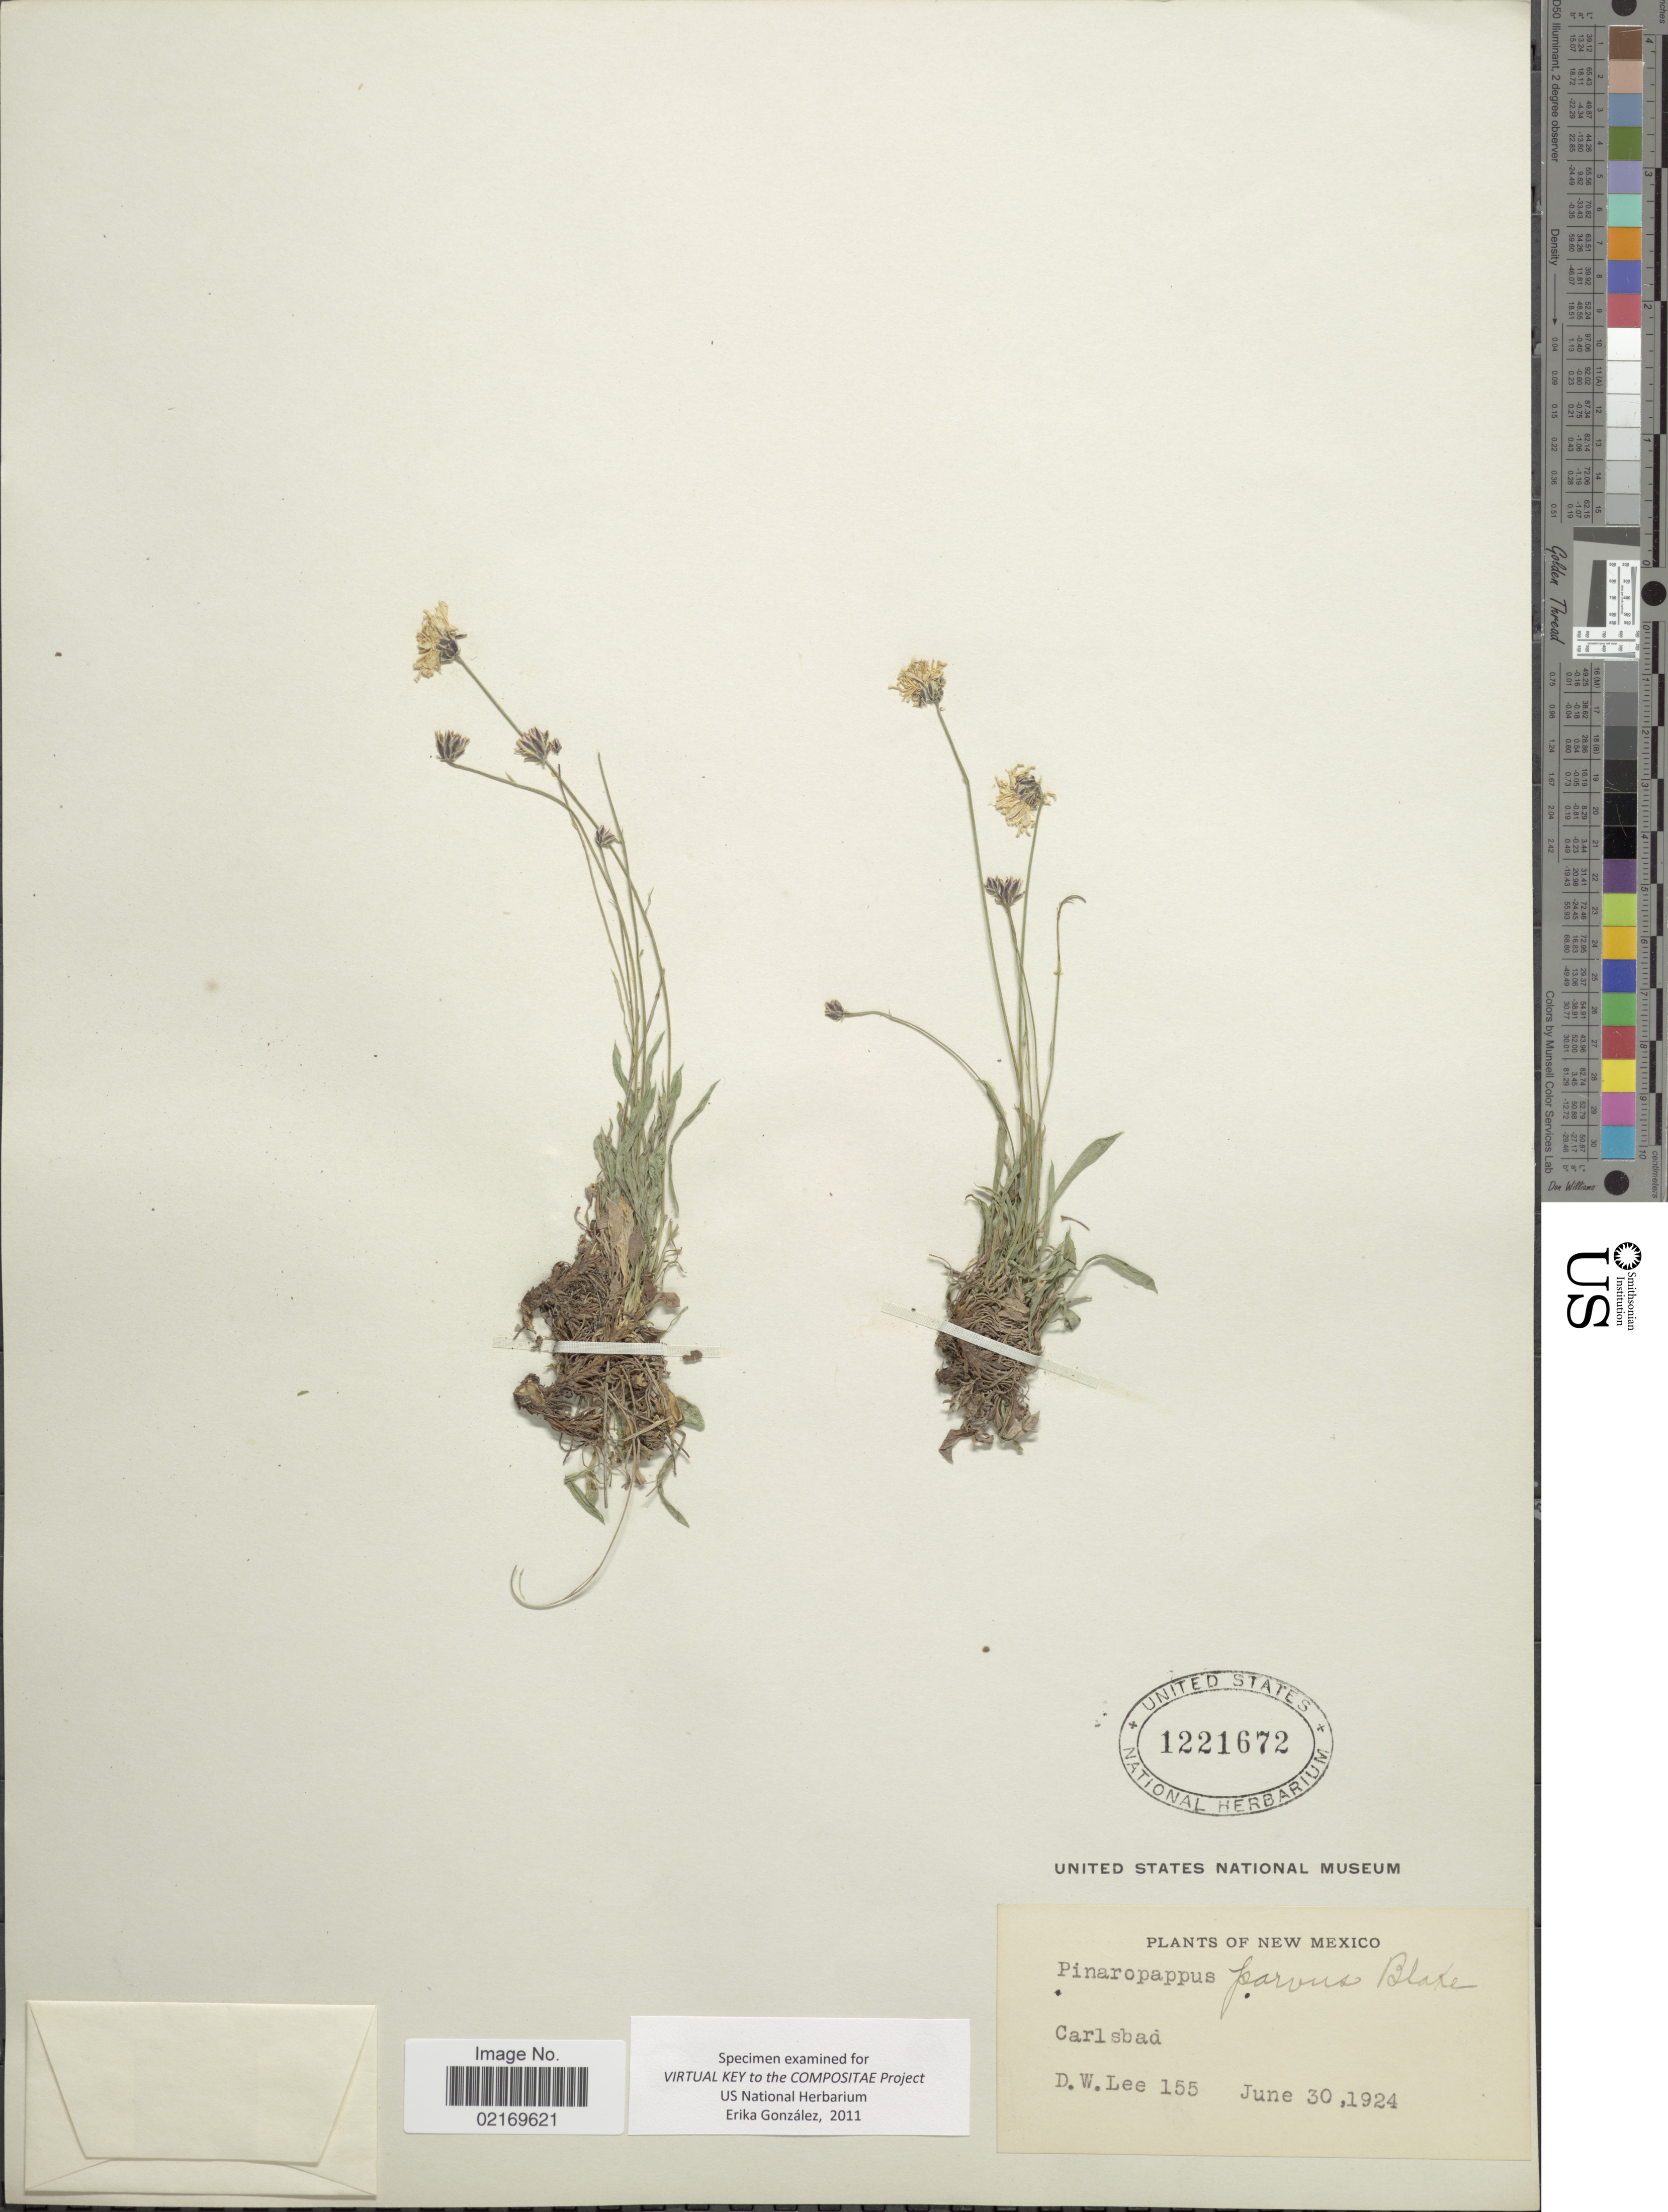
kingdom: Plantae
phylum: Tracheophyta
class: Magnoliopsida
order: Asterales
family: Asteraceae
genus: Pinaropappus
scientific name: Pinaropappus parvus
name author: S.F. Blake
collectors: D. Lee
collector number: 155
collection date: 1924-06-30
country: United States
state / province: New Mexico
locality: Carlsbad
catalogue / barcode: US 1221672